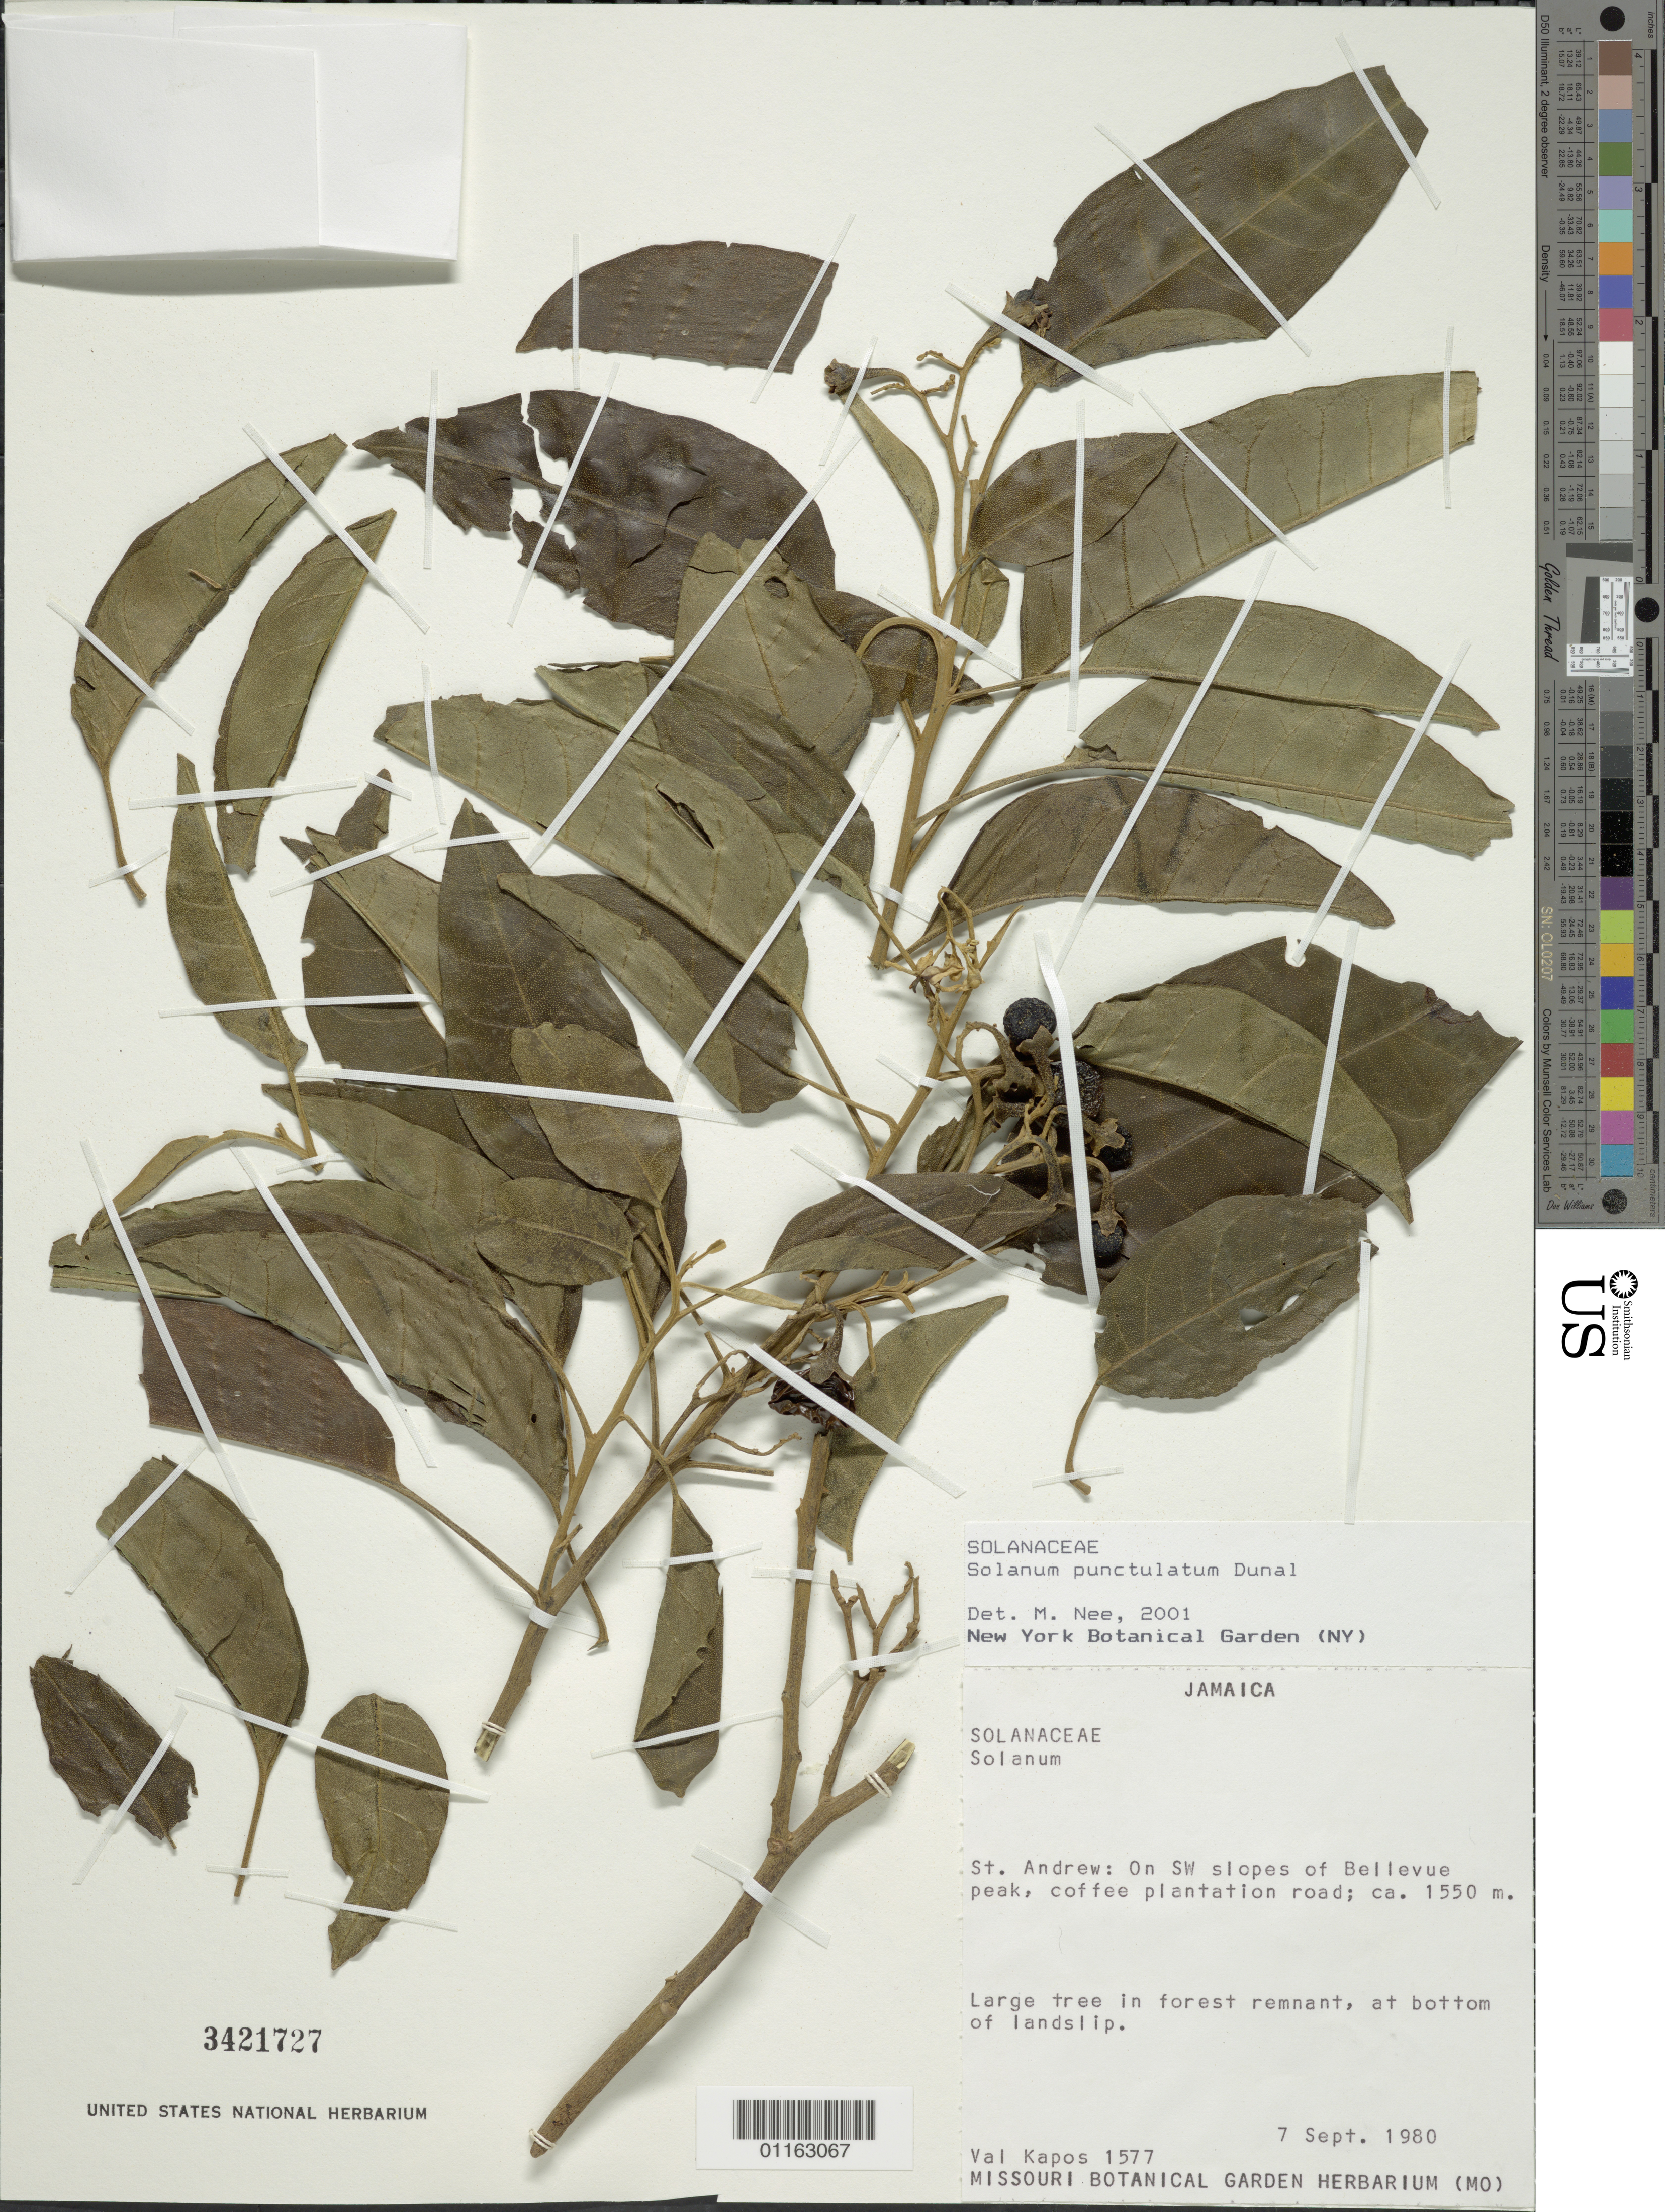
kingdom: Plantae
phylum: Tracheophyta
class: Magnoliopsida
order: Solanales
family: Solanaceae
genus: Solanum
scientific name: Solanum punctulatum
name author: Dunal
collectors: V. Kapos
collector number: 1577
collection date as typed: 07 Sep 1980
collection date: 1980-09-07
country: Jamaica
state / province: Saint Andrew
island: Jamaica I.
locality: On the SW slopes of Bellevue peak, coffee plantation road; in forest remnant, at bottom of landslip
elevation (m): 1550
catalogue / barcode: US 3421727